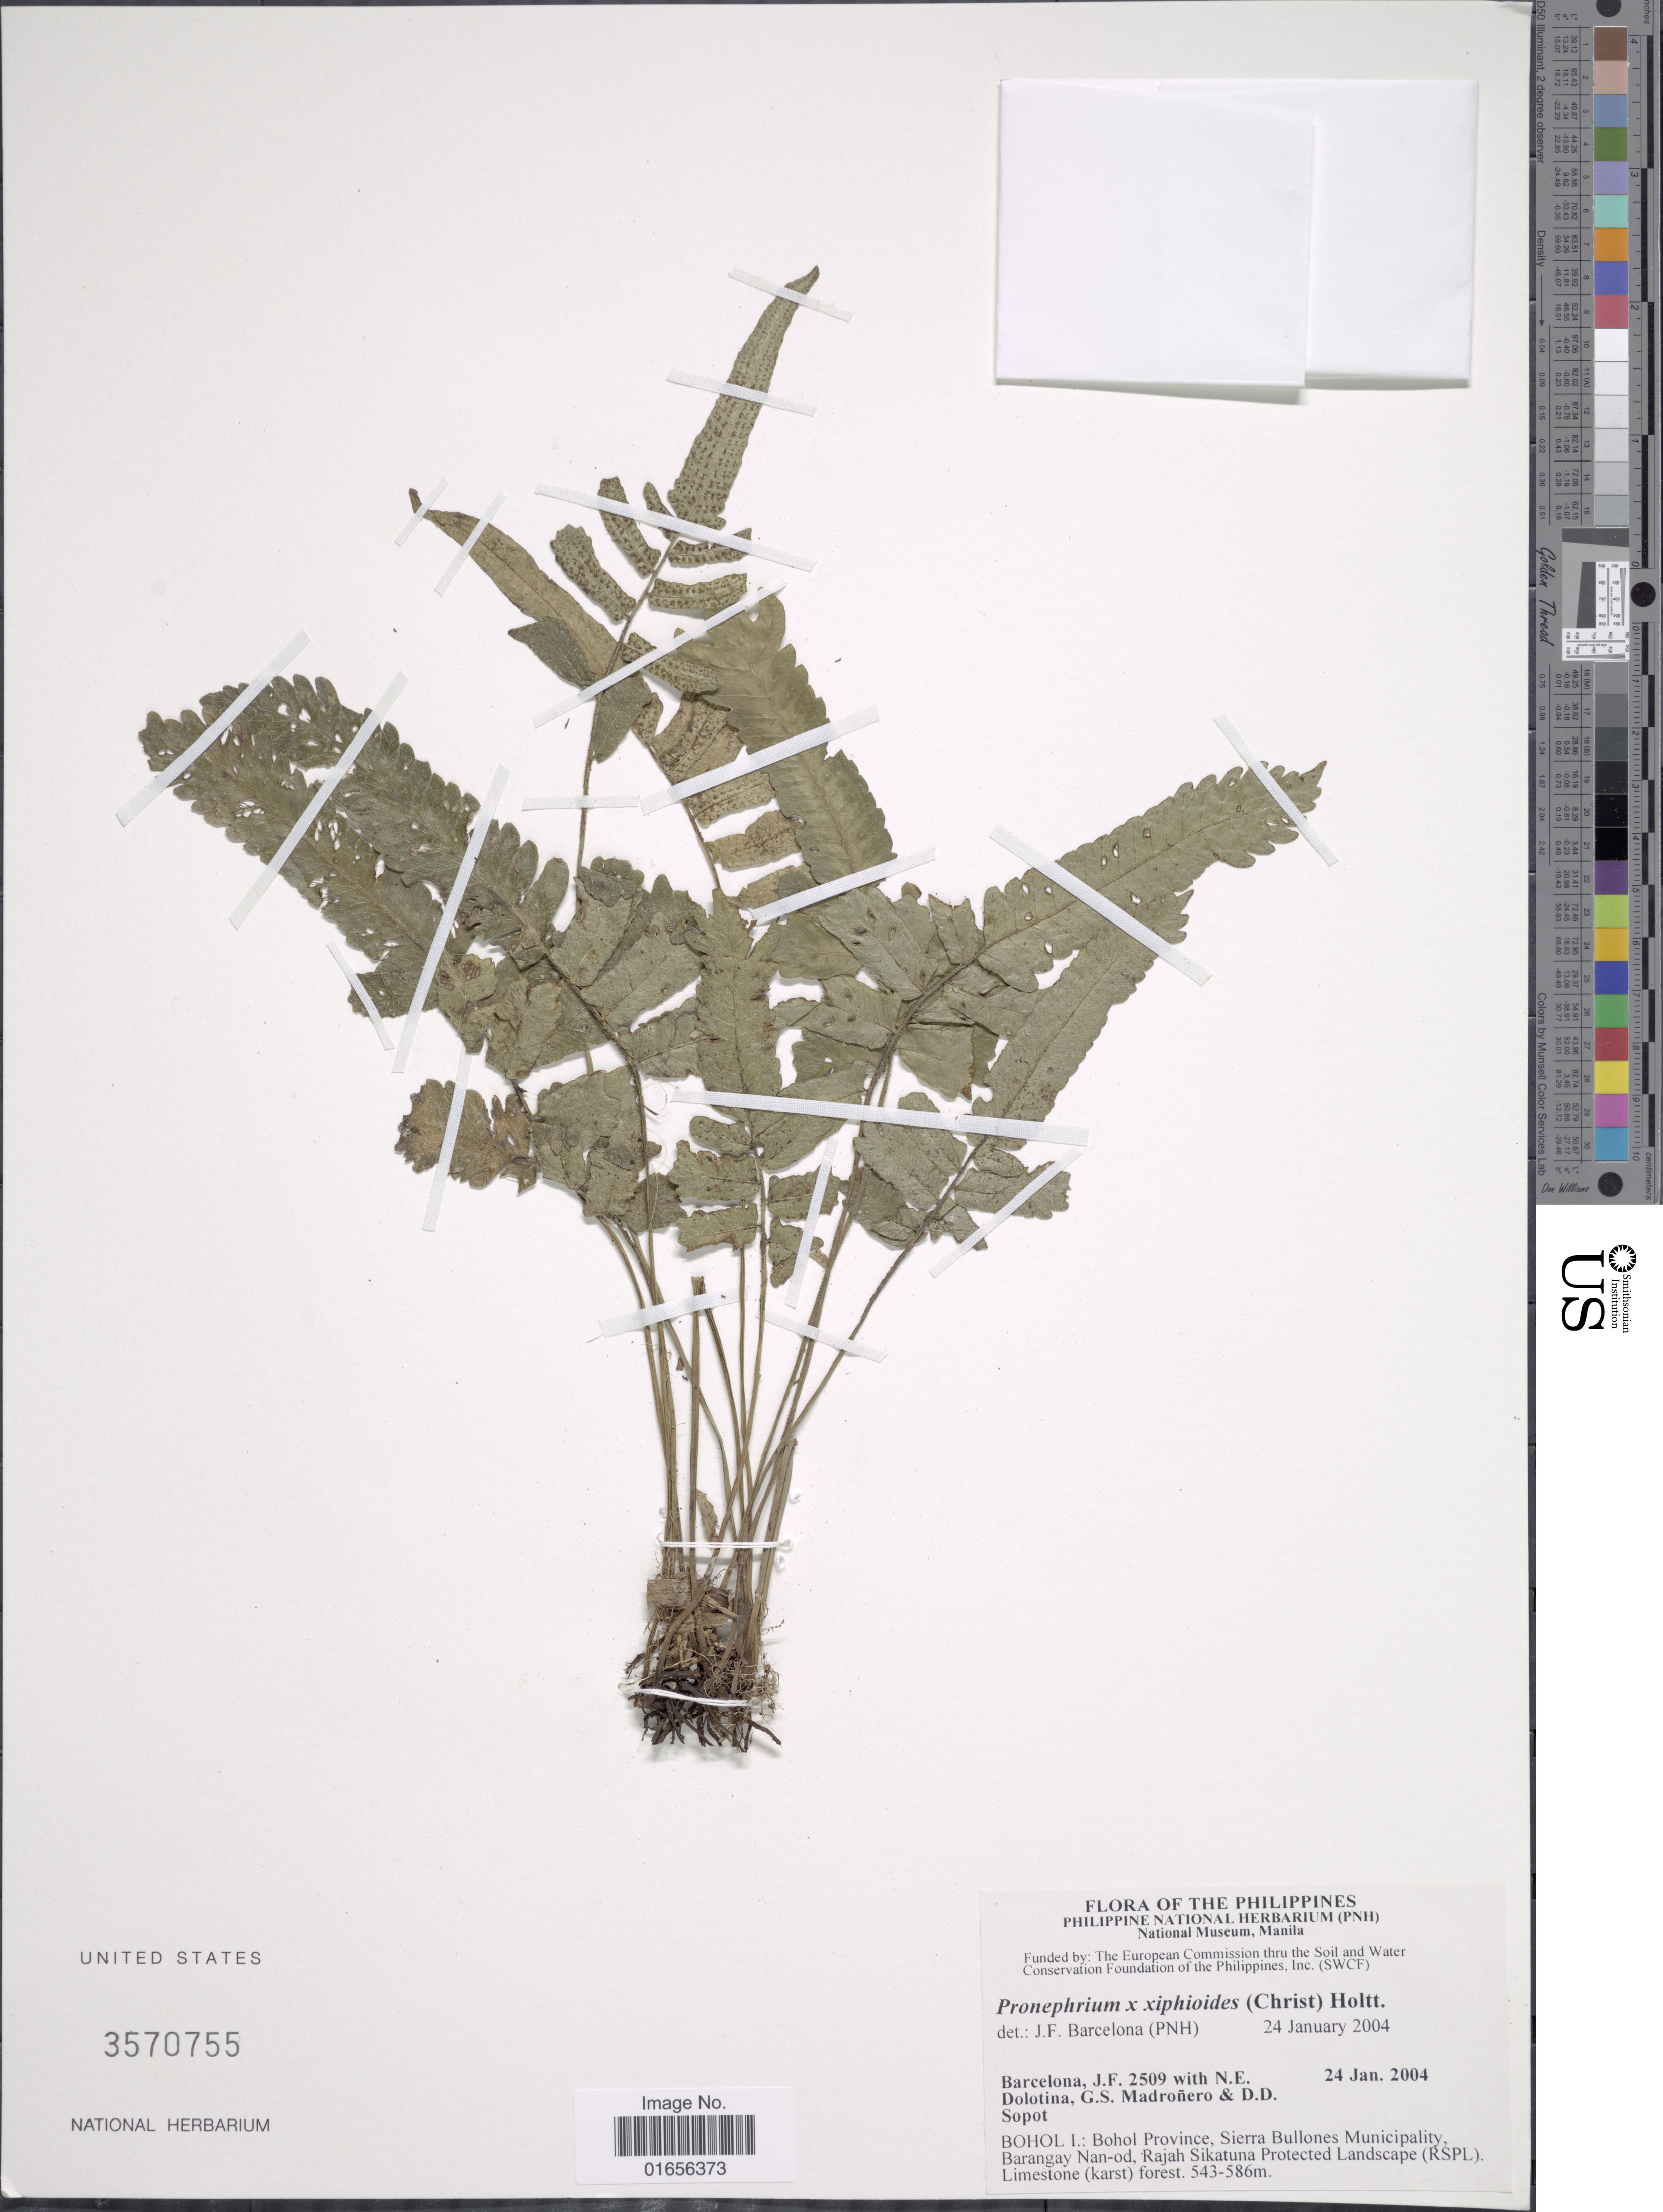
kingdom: Plantae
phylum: Tracheophyta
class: Polypodiopsida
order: Polypodiales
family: Thelypteridaceae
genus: Pronephrium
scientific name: Pronephrium xiphioides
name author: (C. Chr.) Holttum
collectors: J. F. Barcelona, N. Dolotina, G. Madroñero & D. Sopot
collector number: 2509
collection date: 2004-01-24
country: Philippines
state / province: Central Visayas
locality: The Philippines, Bohol I.: Bohol Province, Sierra Bullones Municipality, Barangay Nan-od, Rajah Sikayuna Protected Landscape (RSPL)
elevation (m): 543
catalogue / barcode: US 3570755